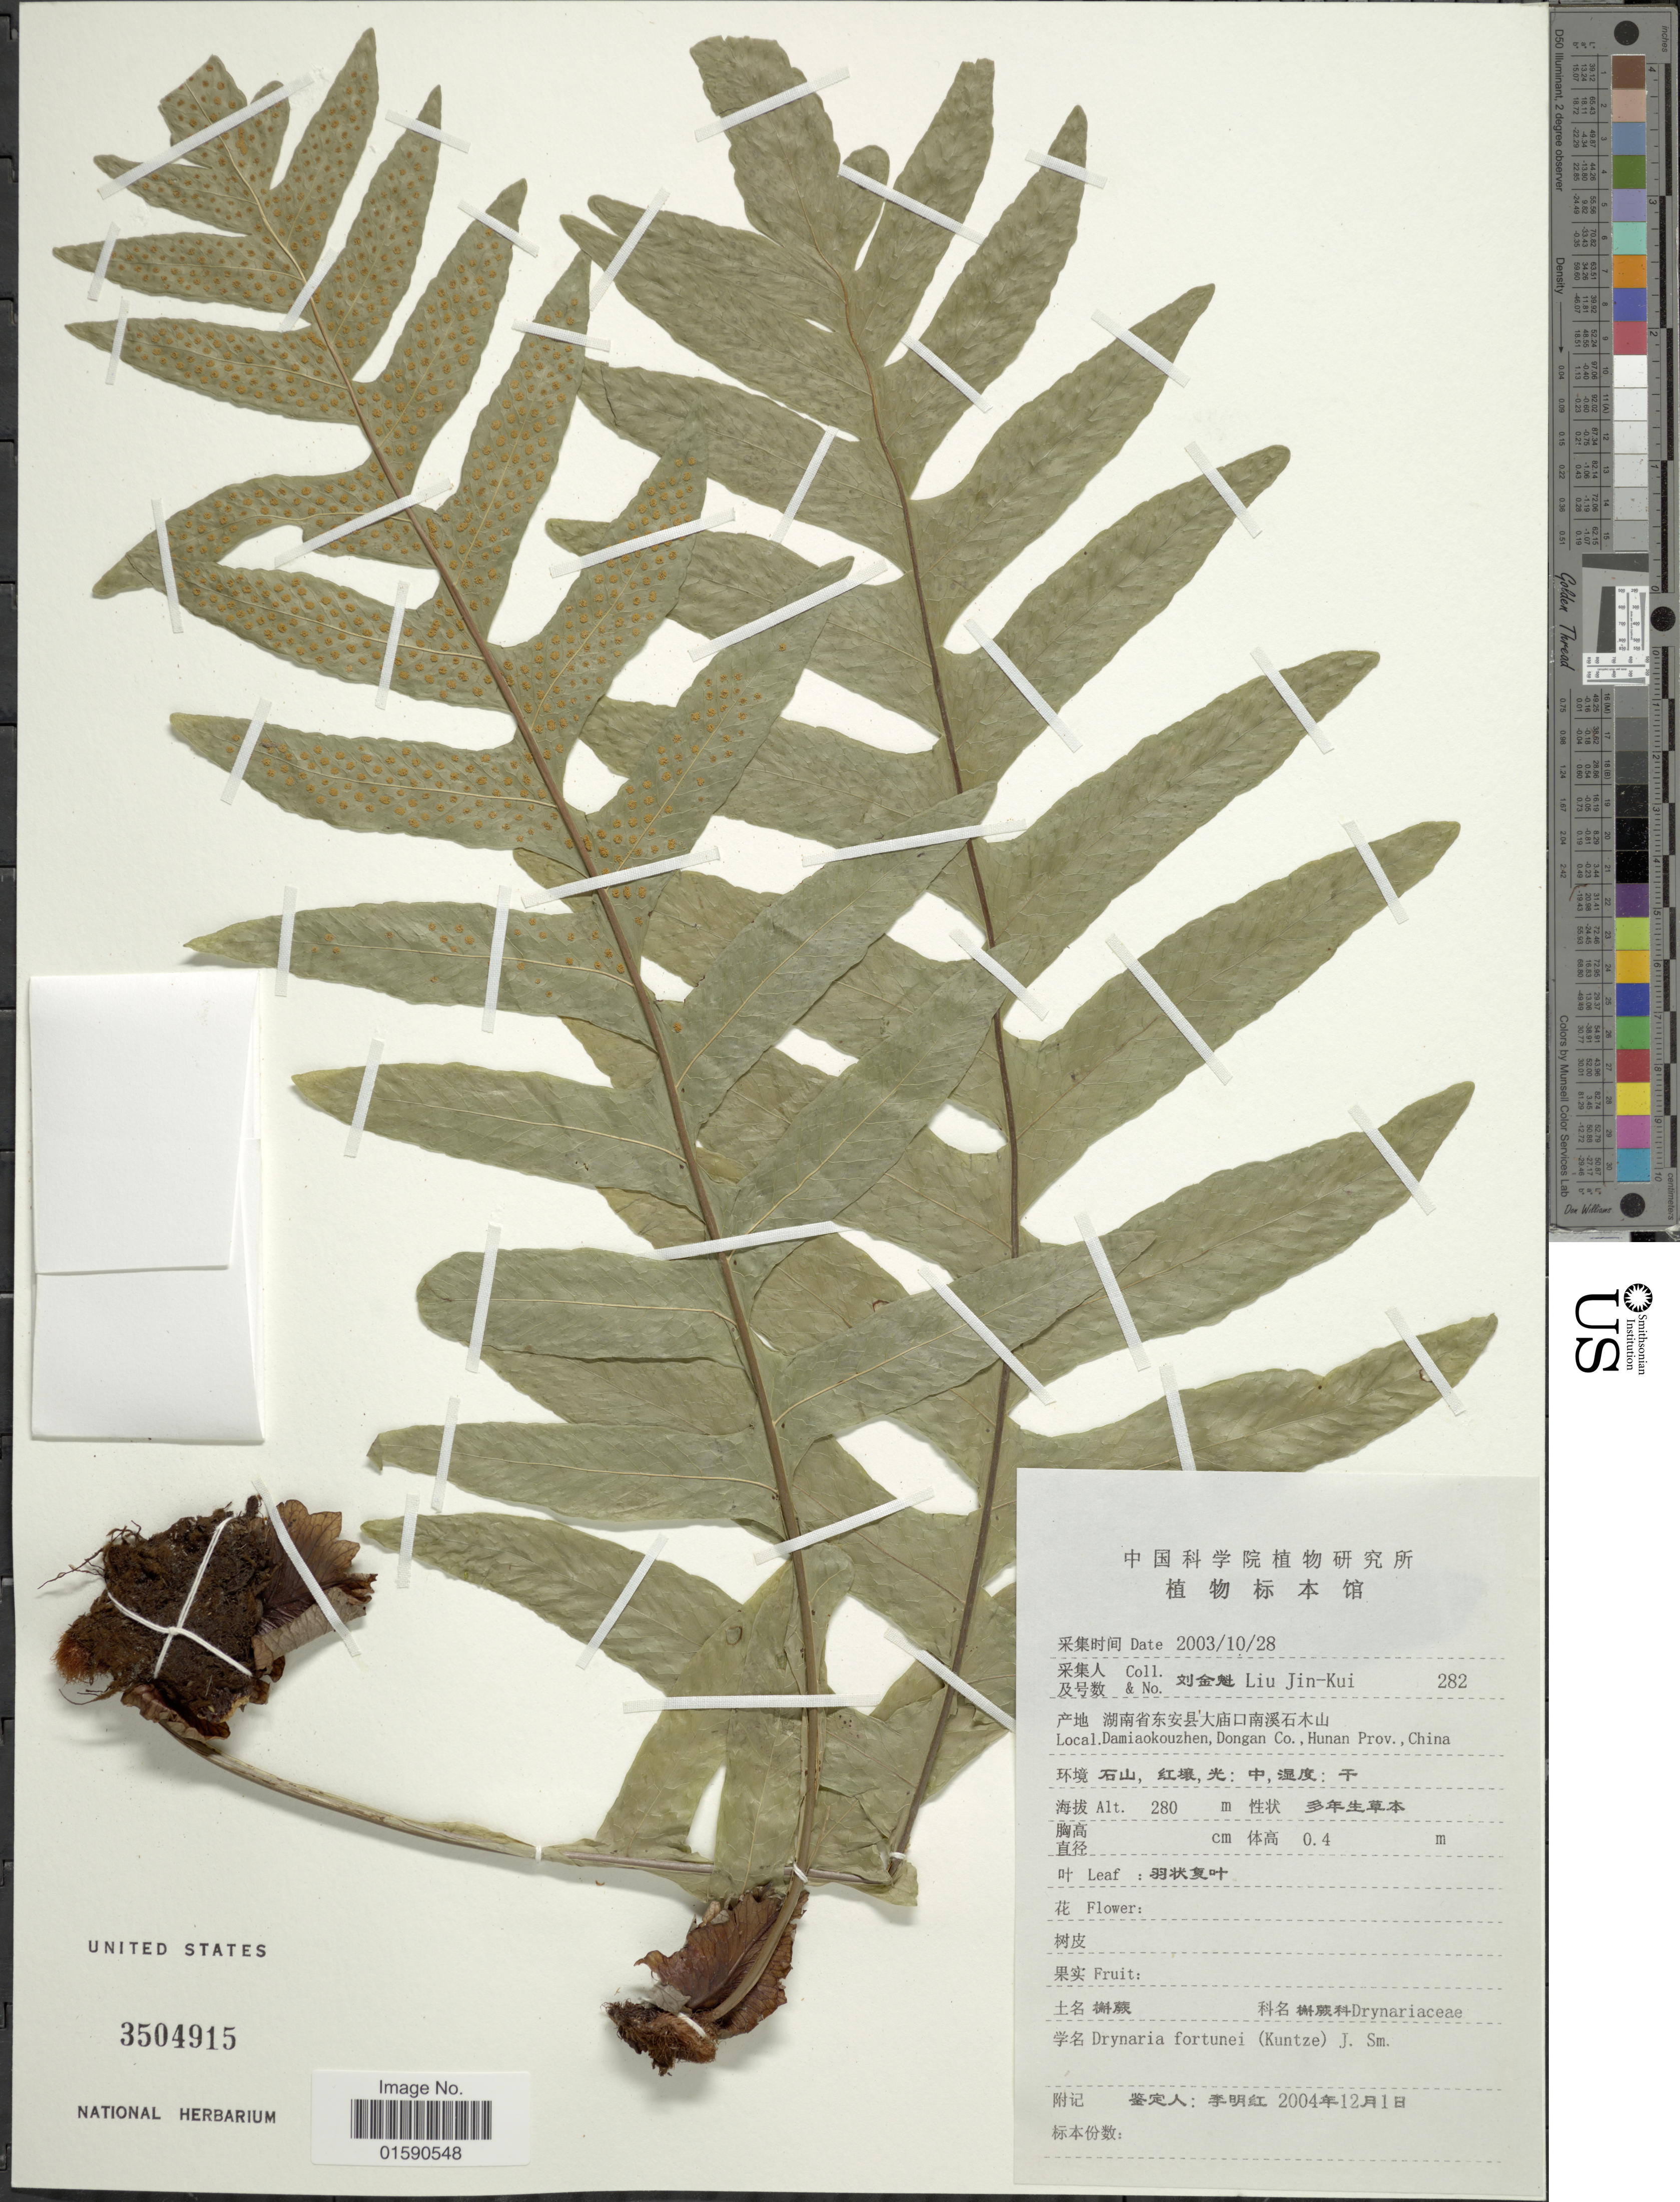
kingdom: Plantae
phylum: Tracheophyta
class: Polypodiopsida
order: Polypodiales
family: Polypodiaceae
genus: Drynaria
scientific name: Drynaria fortunei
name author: (Kunze ex Mett.) J. Sm.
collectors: L. Jin-Kui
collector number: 282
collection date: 2003-10-28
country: China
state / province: Hunan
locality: Damiaokouzhen, Dongan, Hunan, China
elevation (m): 280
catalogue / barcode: US 3504915